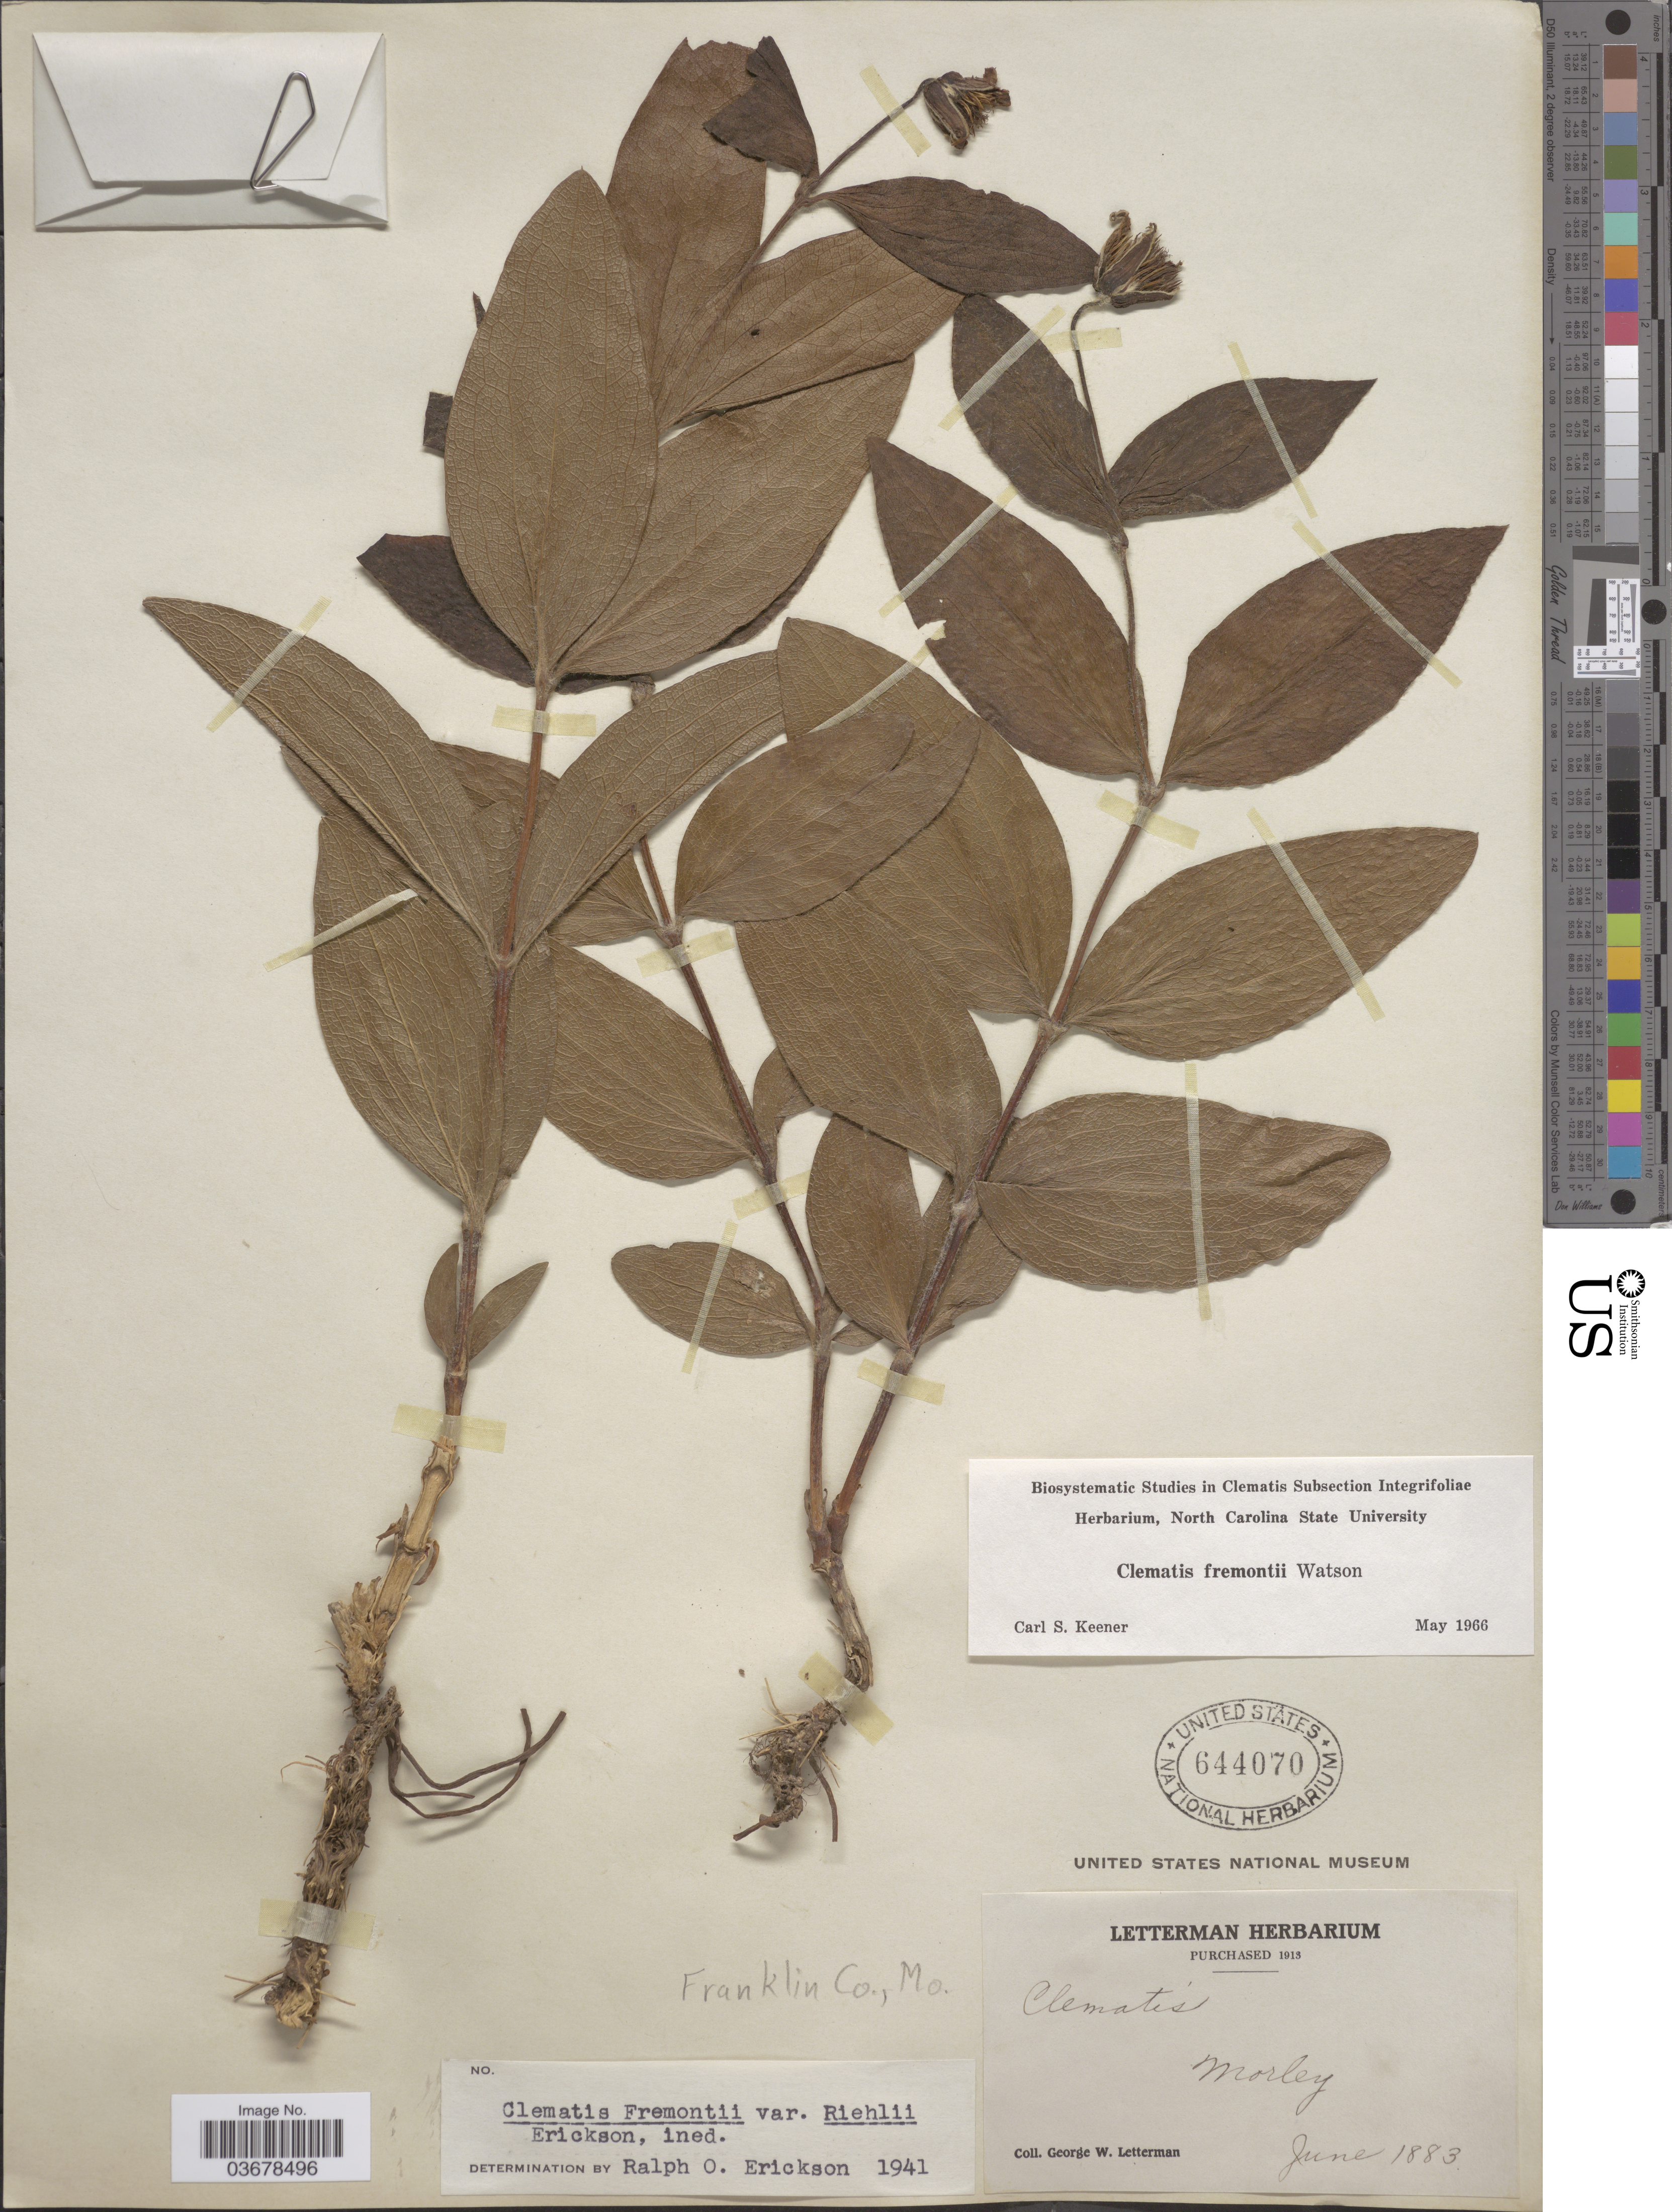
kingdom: Plantae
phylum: Tracheophyta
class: Magnoliopsida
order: Ranunculales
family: Ranunculaceae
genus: Clematis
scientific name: Clematis viorna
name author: L.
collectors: G. W. Letterman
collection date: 1883-06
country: United States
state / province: Missouri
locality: Morley. Franklin Co.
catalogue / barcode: US 644070